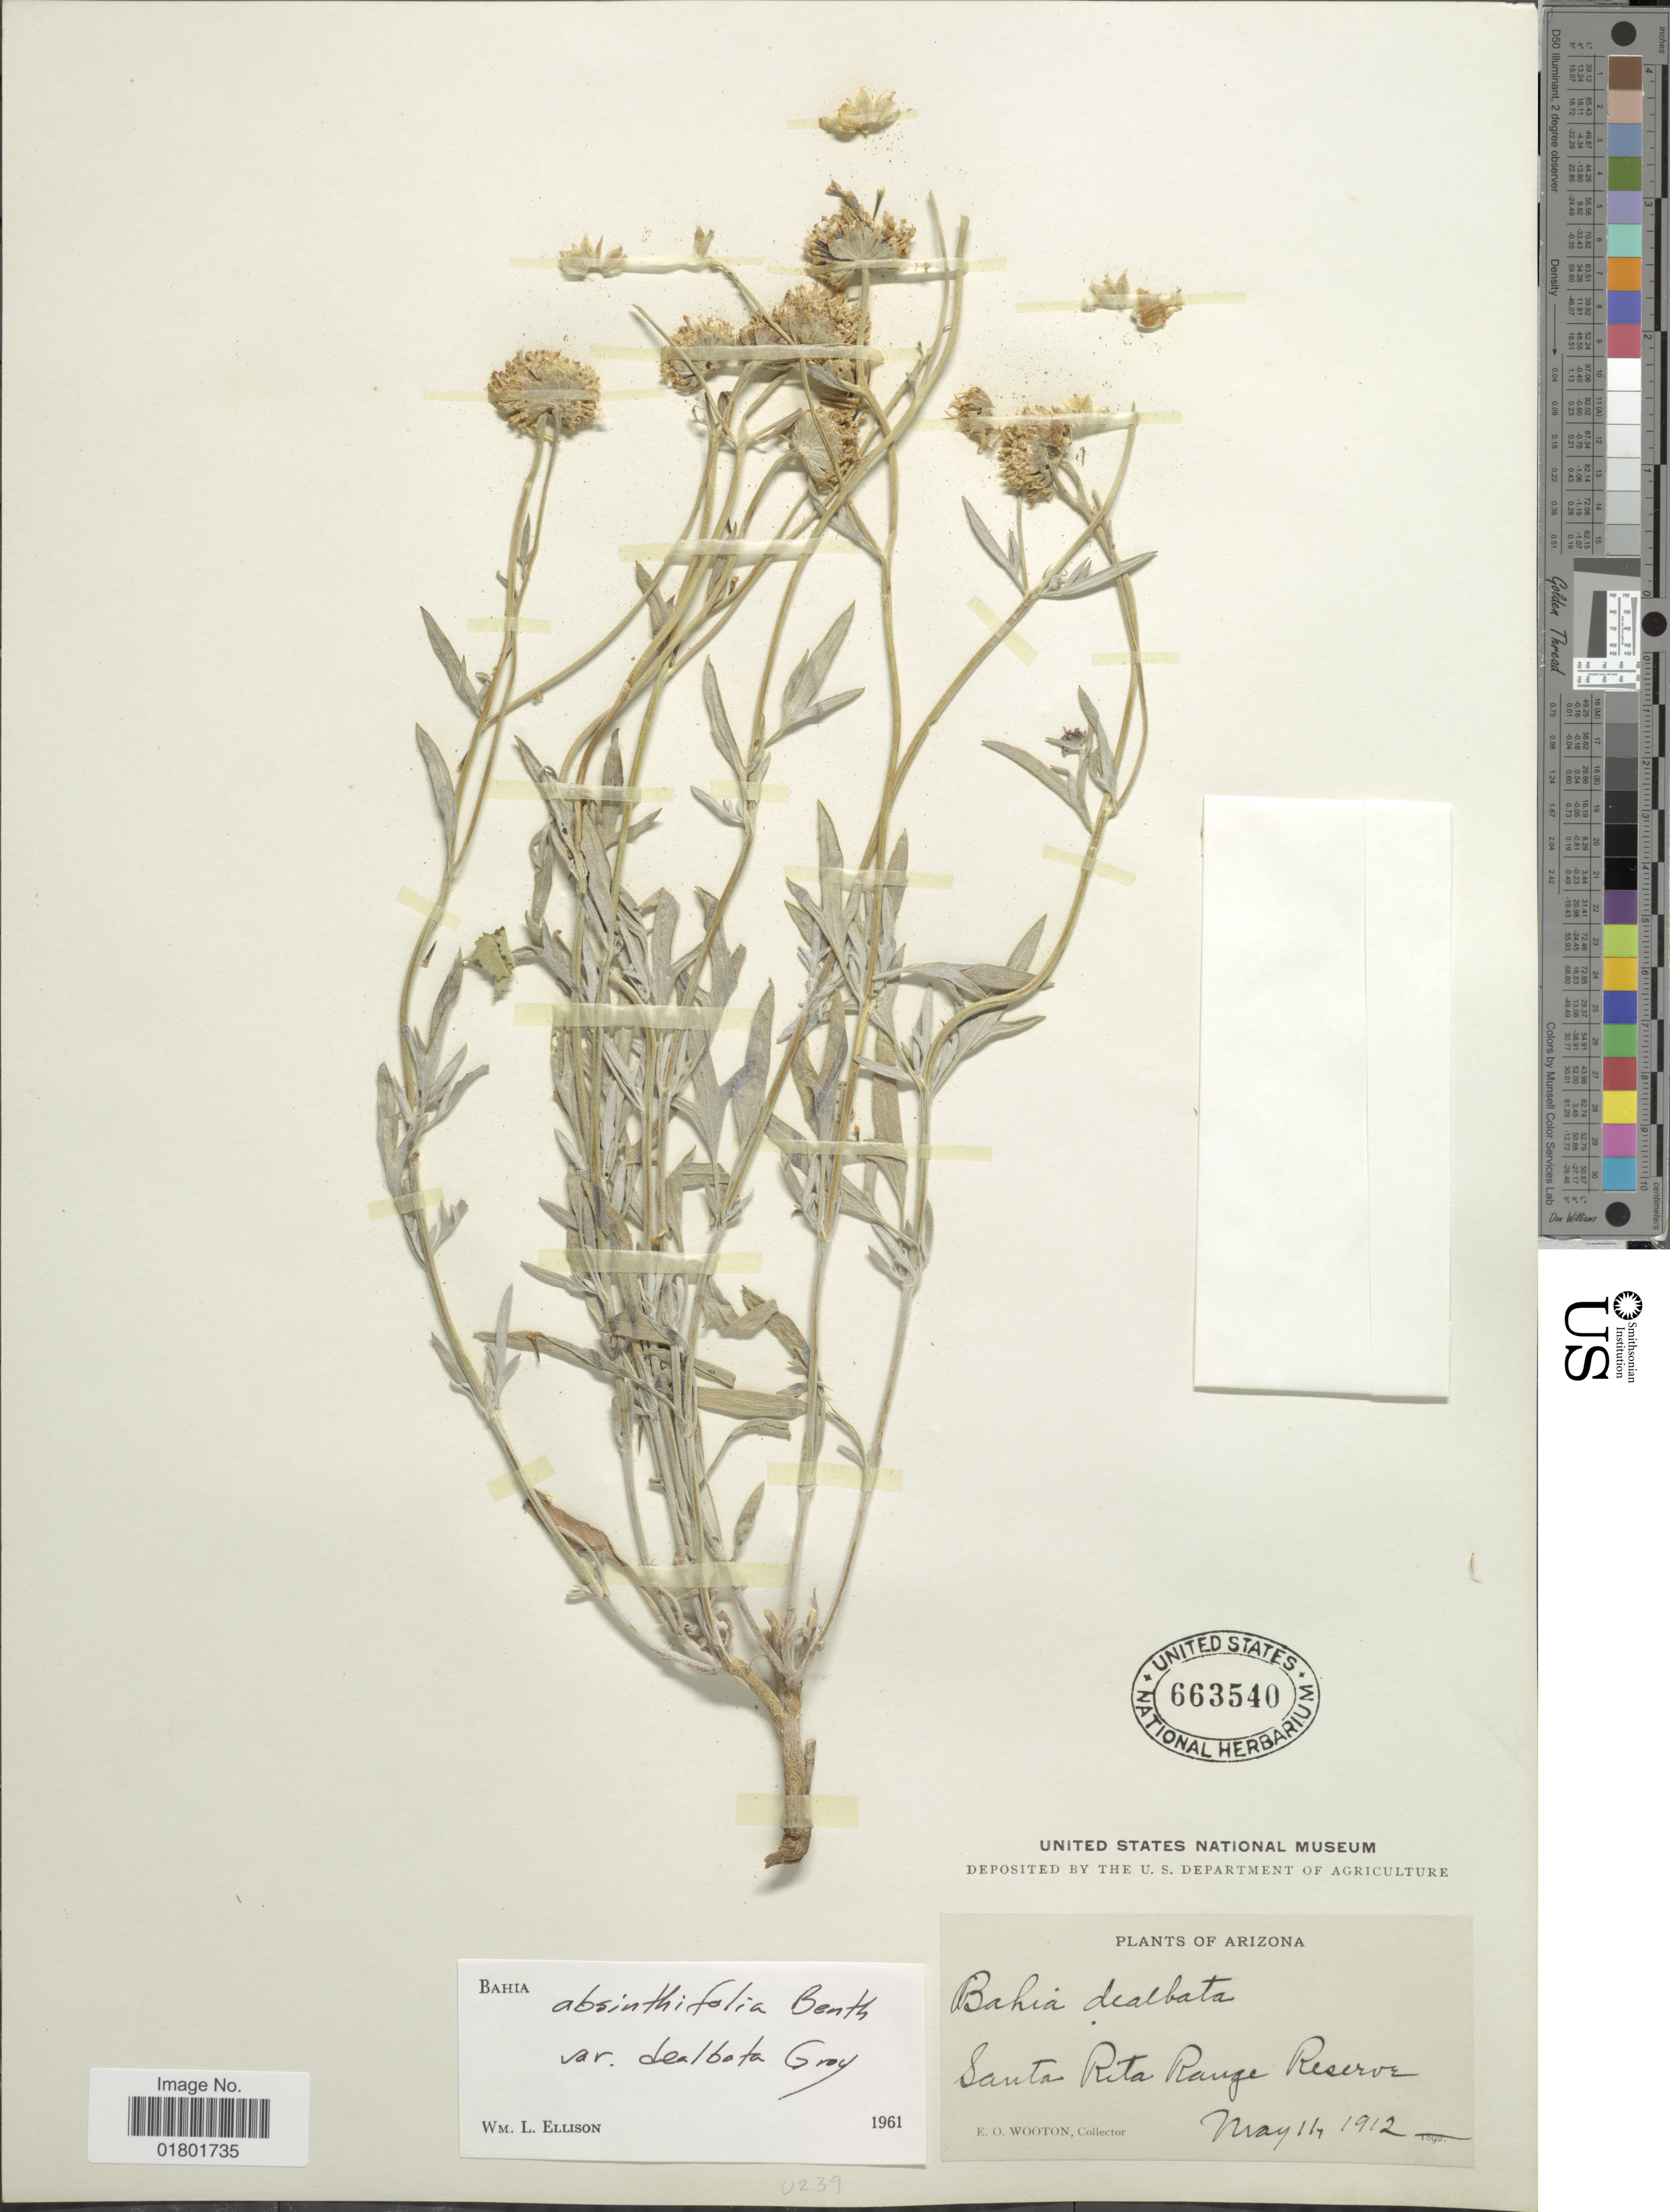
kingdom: Plantae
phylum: Tracheophyta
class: Magnoliopsida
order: Asterales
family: Asteraceae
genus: Bahia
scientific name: Bahia absinthifolia var. dealbata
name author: A. Gray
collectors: E. O. Wooton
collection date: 1912-05-11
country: United States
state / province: Arizona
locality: Santa Rita Range Reserve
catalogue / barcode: US 663540